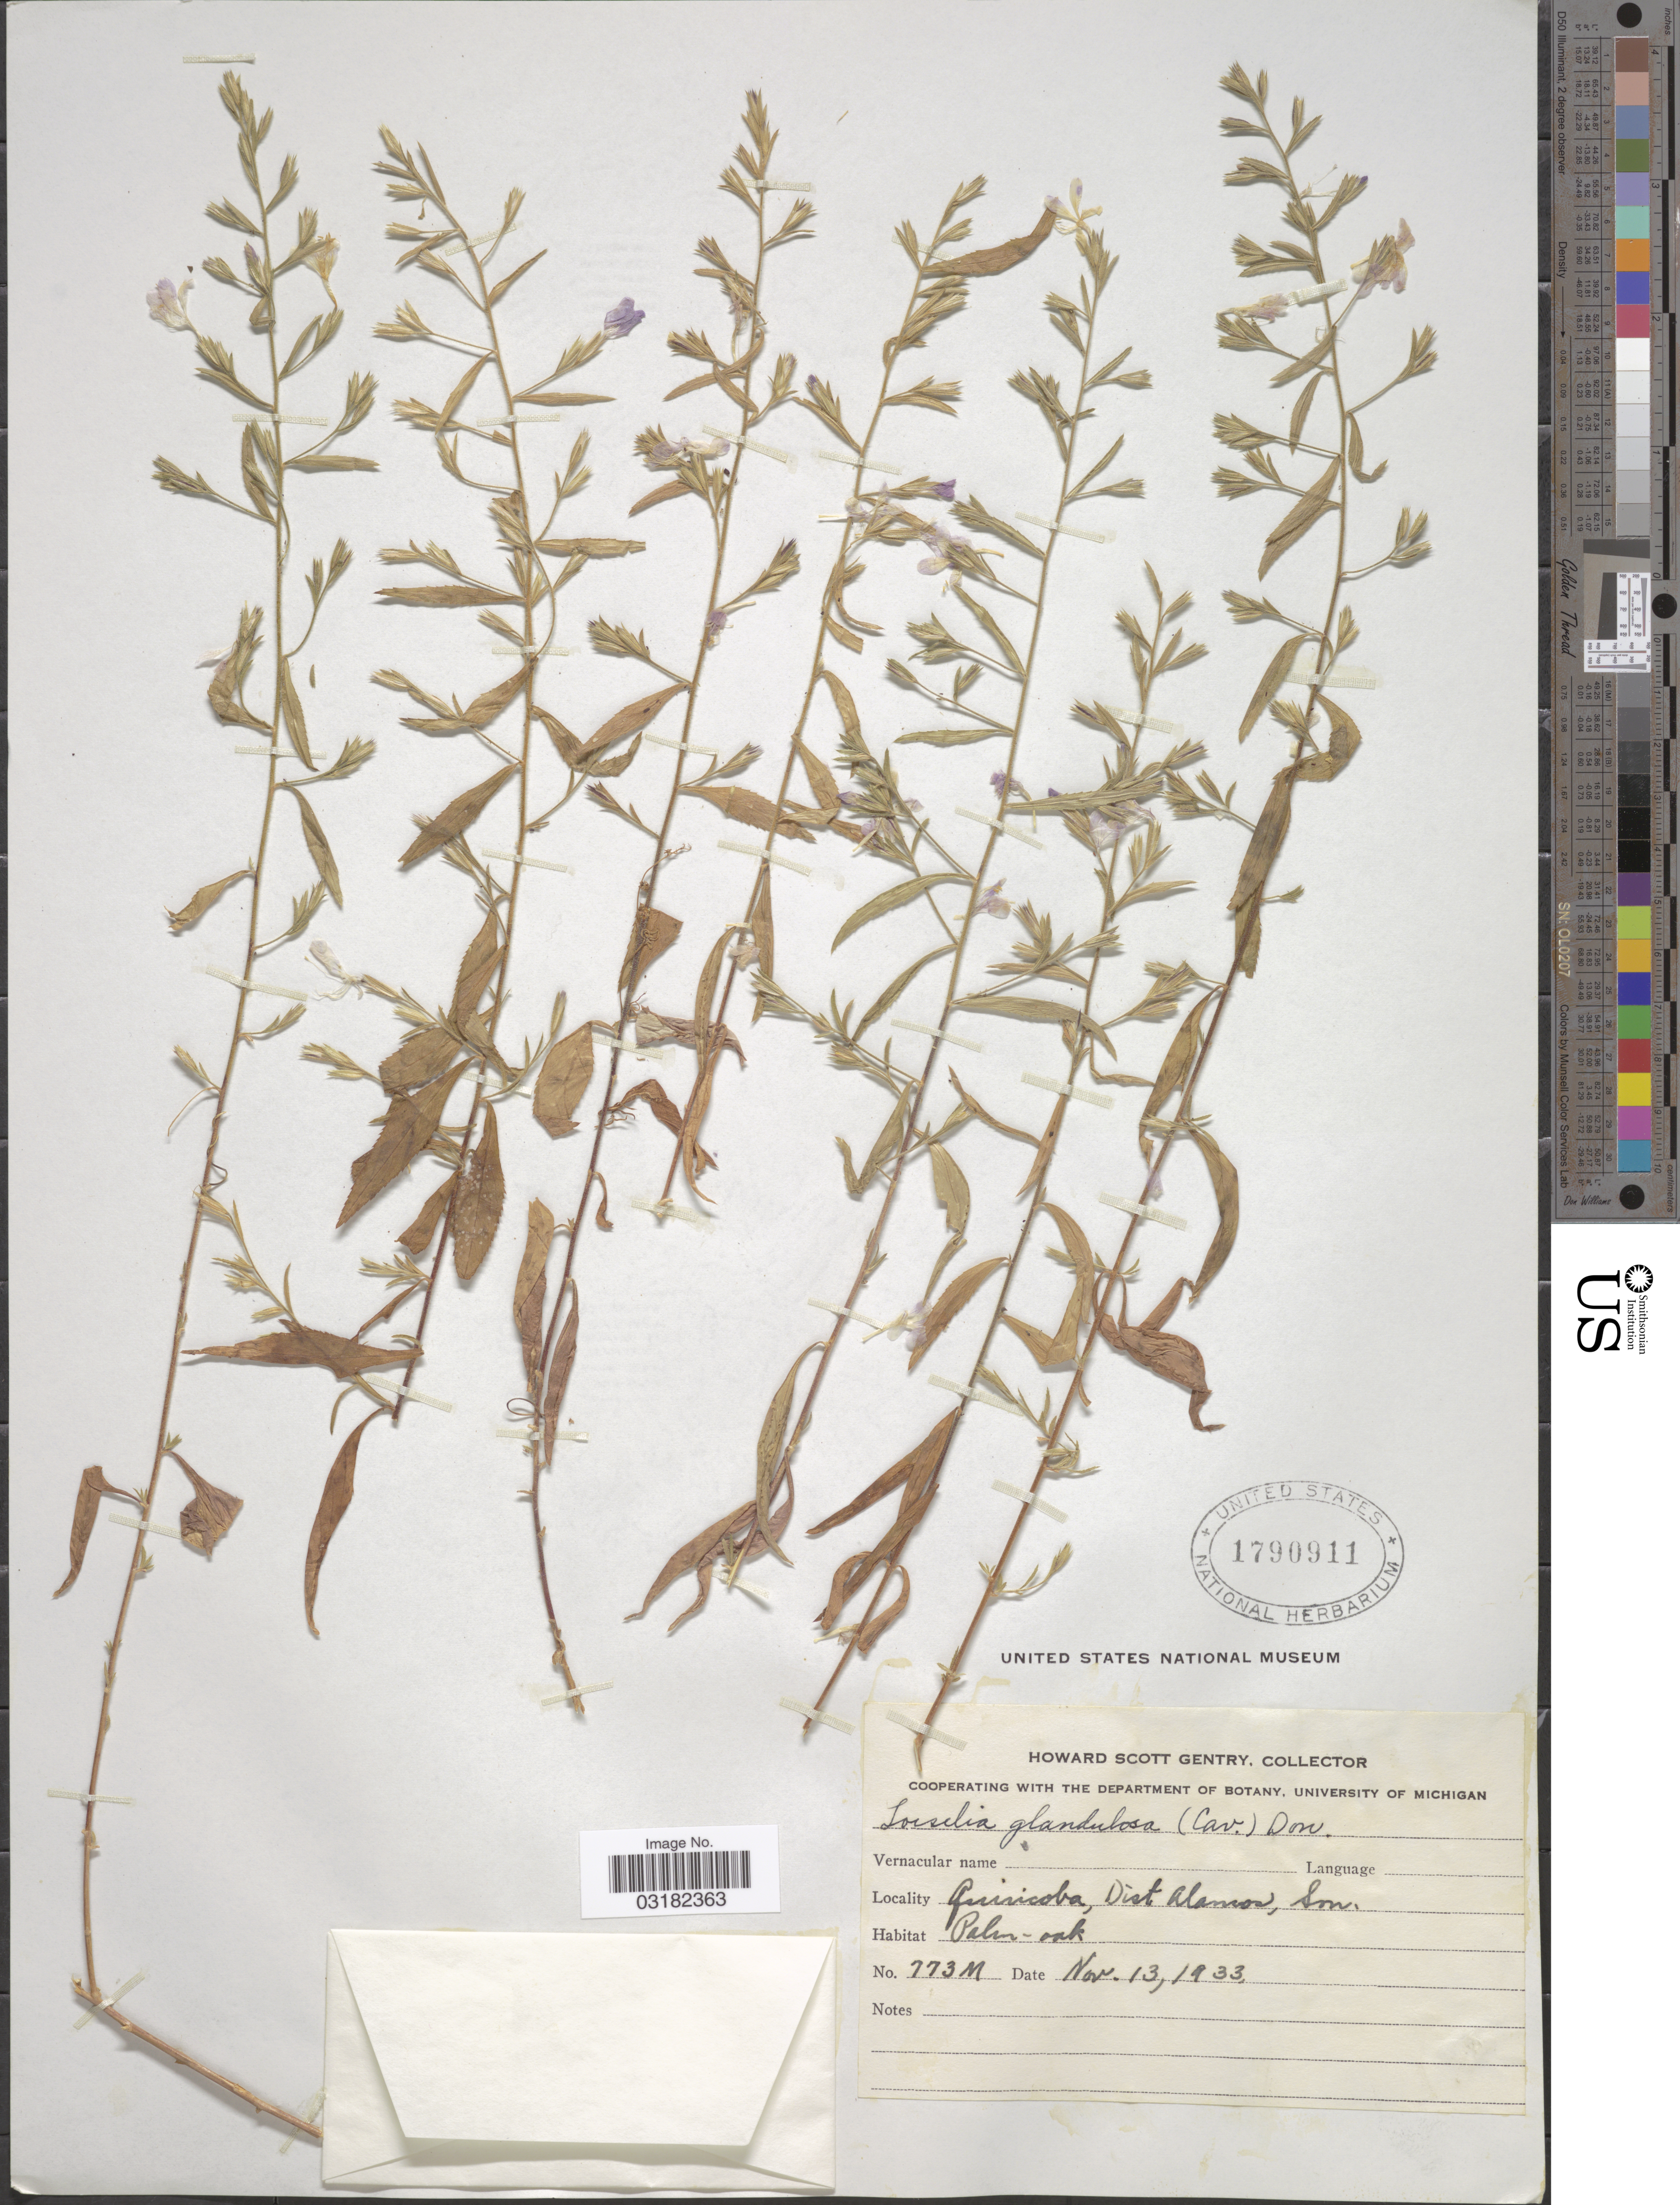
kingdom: Plantae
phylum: Tracheophyta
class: Magnoliopsida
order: Ericales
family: Polemoniaceae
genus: Loeselia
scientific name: Loeselia glandulosa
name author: (Cav.) G. Don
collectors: H. S. Gentry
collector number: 773M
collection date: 1933-11-13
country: Mexico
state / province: Sonora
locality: Quinicoba, Dist. Alamos.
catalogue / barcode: US 1790911